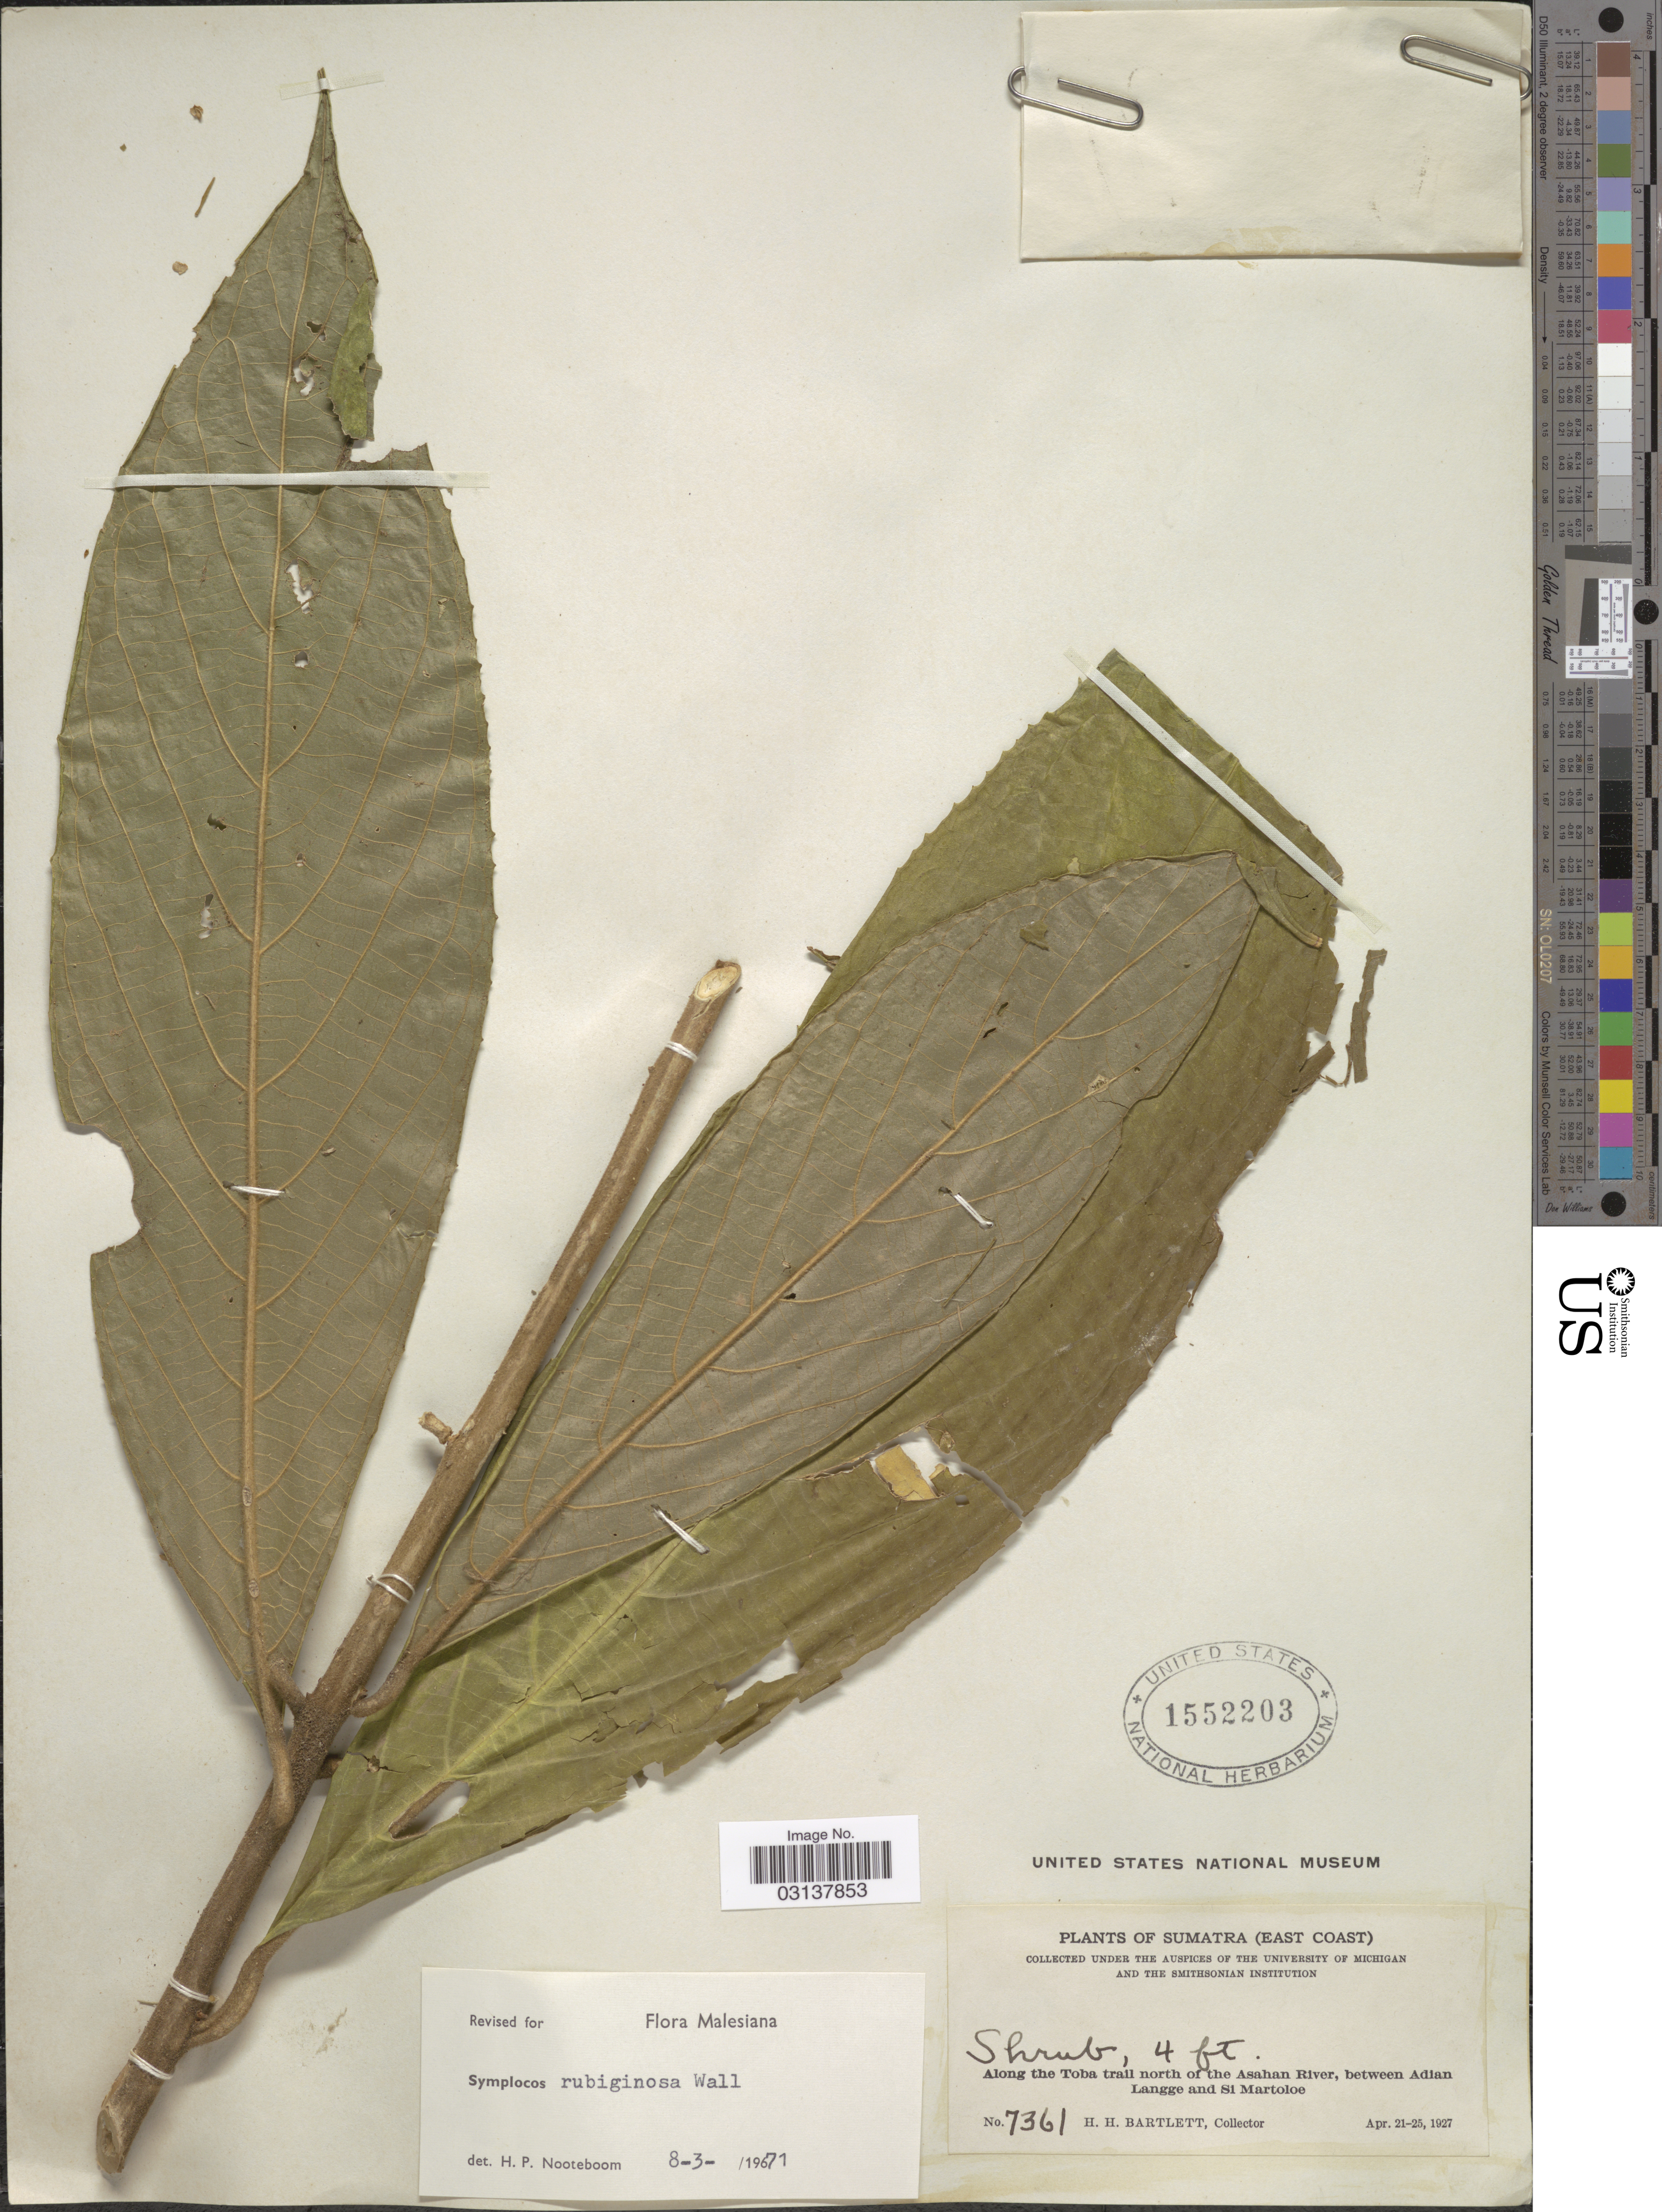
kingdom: Plantae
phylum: Tracheophyta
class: Magnoliopsida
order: Ericales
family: Symplocaceae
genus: Symplocos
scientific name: Symplocos rubiginosa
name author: Wall. ex DC.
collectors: H. H. Bartlett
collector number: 7361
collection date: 1927-04-21/1927-04-25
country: Indonesia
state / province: Sumatra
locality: Sumatra (East Coast). Along the Toba trail north of the Asahan River, between Adian Langge and Si Martoloe.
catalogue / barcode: US 1552203